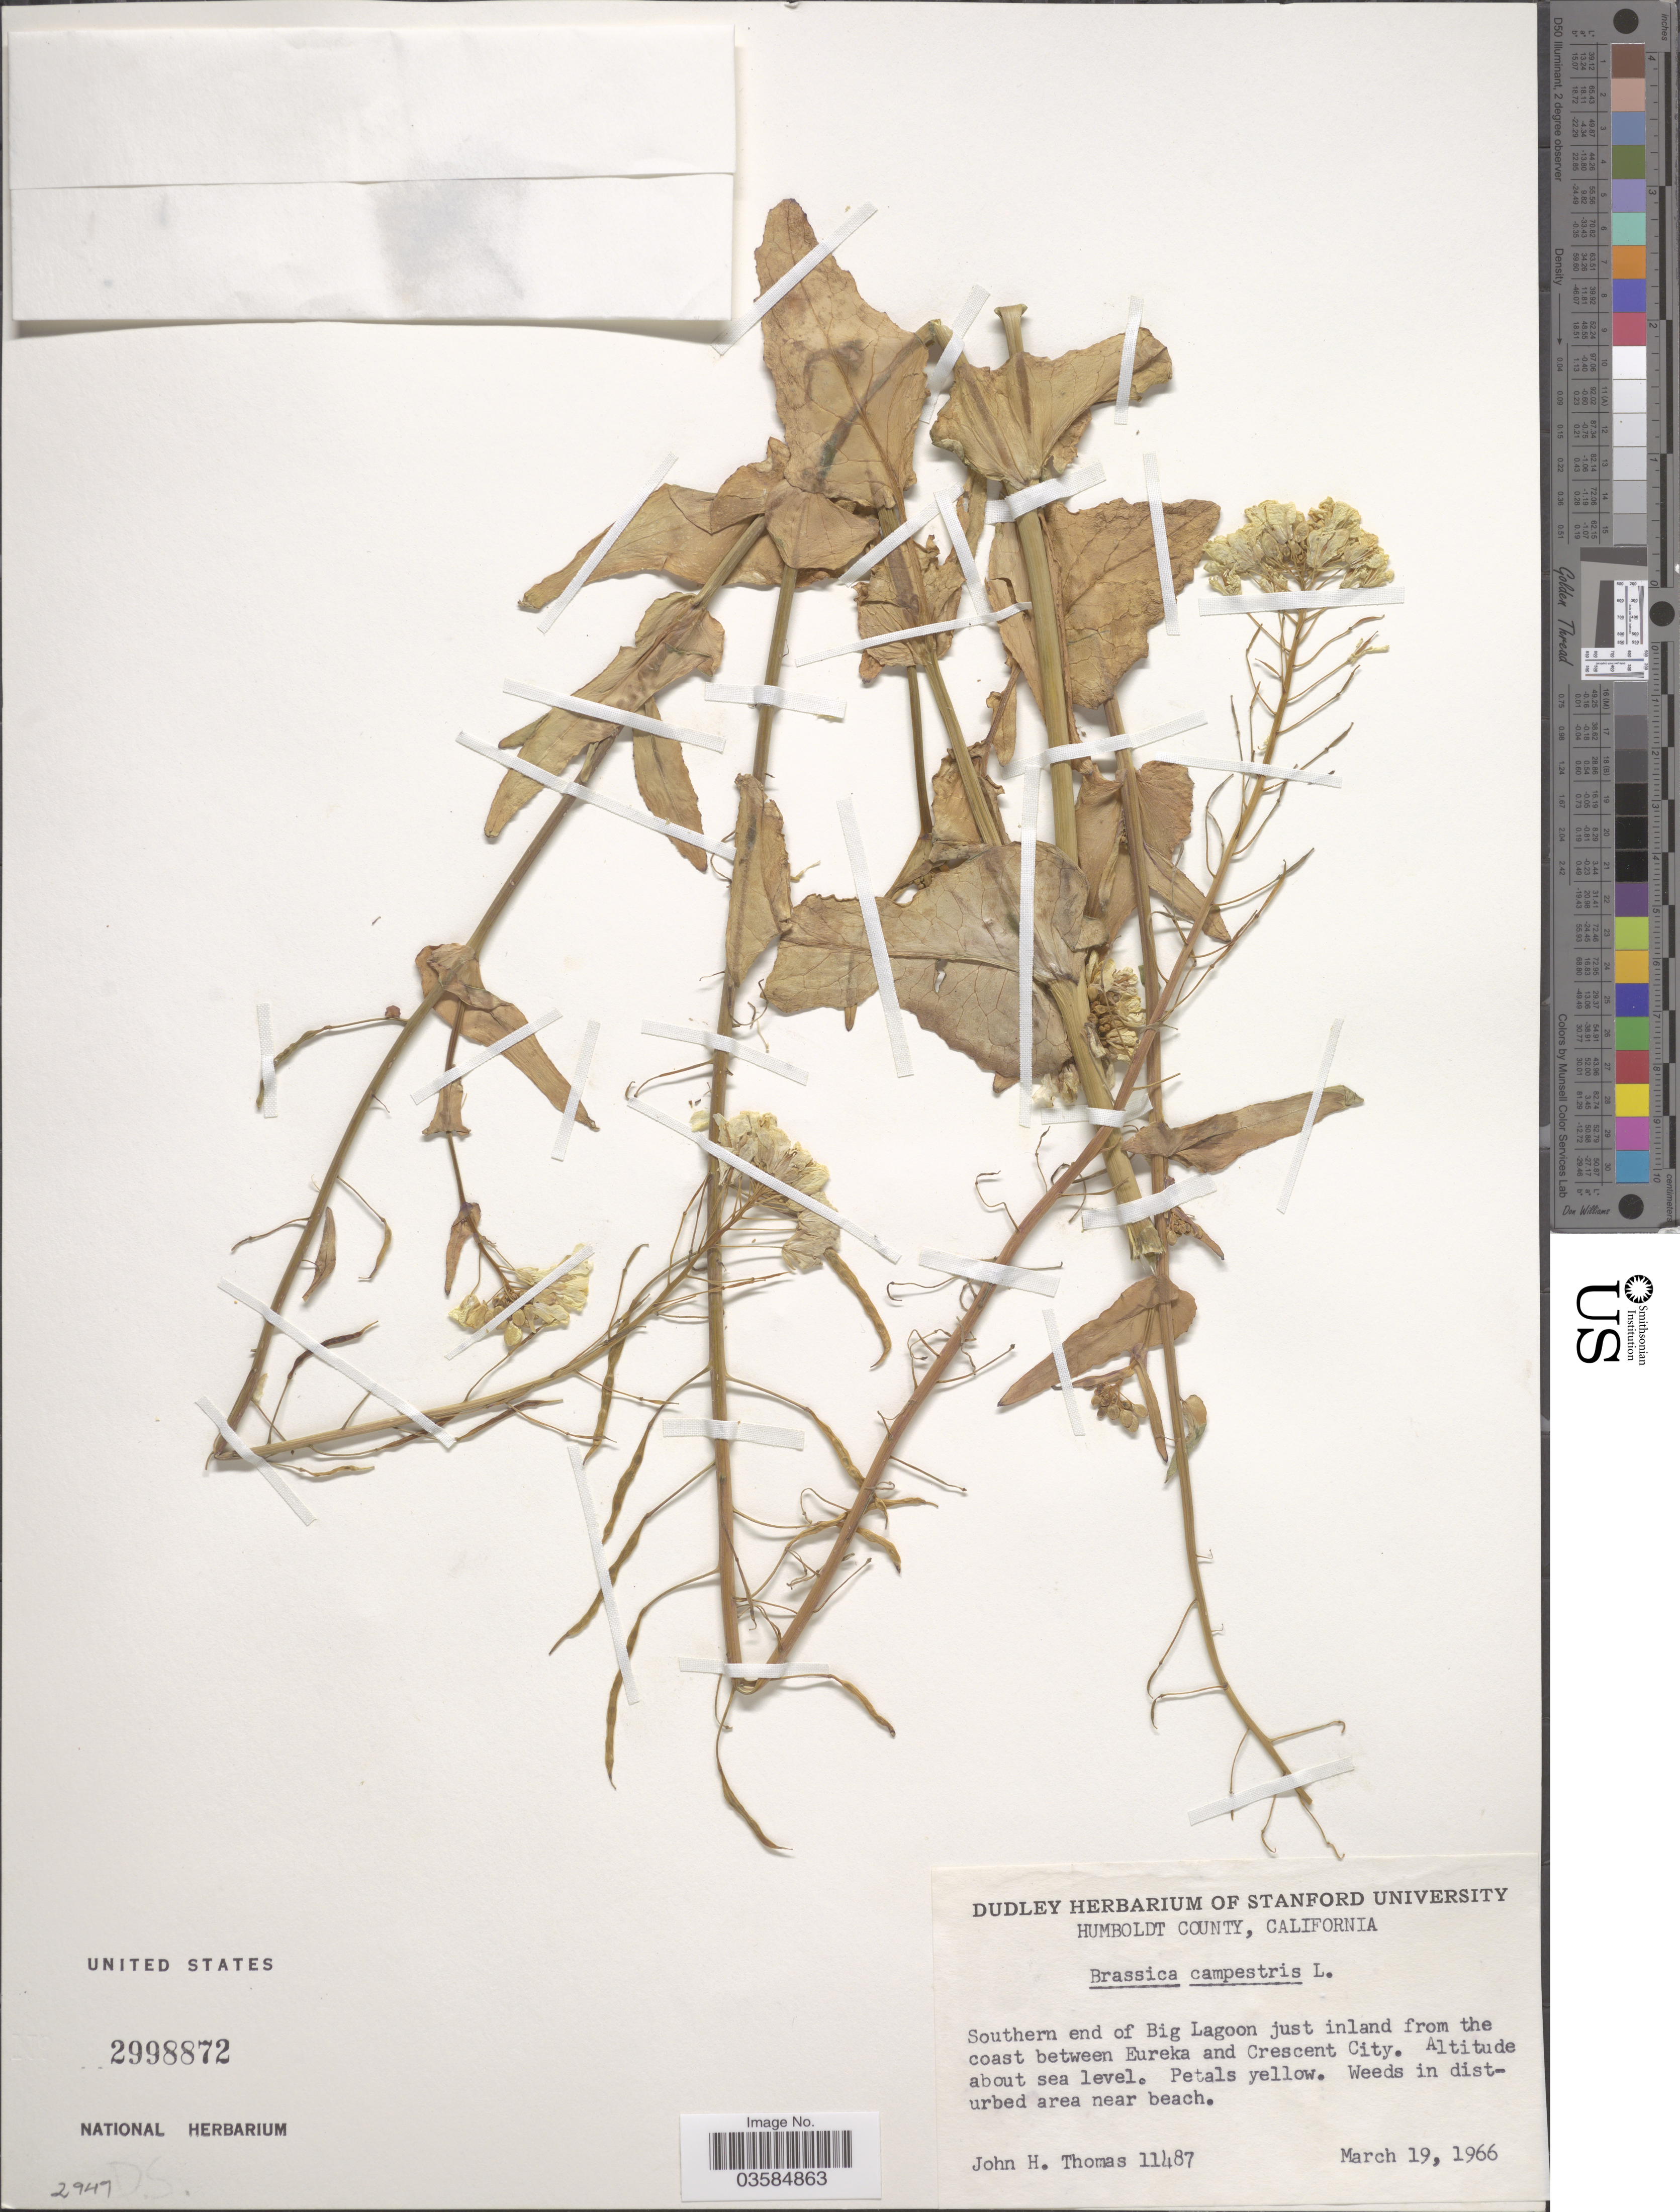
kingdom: Plantae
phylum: Tracheophyta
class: Magnoliopsida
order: Brassicales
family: Brassicaceae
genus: Brassica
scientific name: Brassica campestris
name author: L.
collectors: J. H. Thomas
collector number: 11487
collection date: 1966-03-19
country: United States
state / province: California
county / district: Humboldt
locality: Humboldt County. Southern end of Big Lagoon just inland from the coast between Eureka and Crescent City.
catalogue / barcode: US 2998872